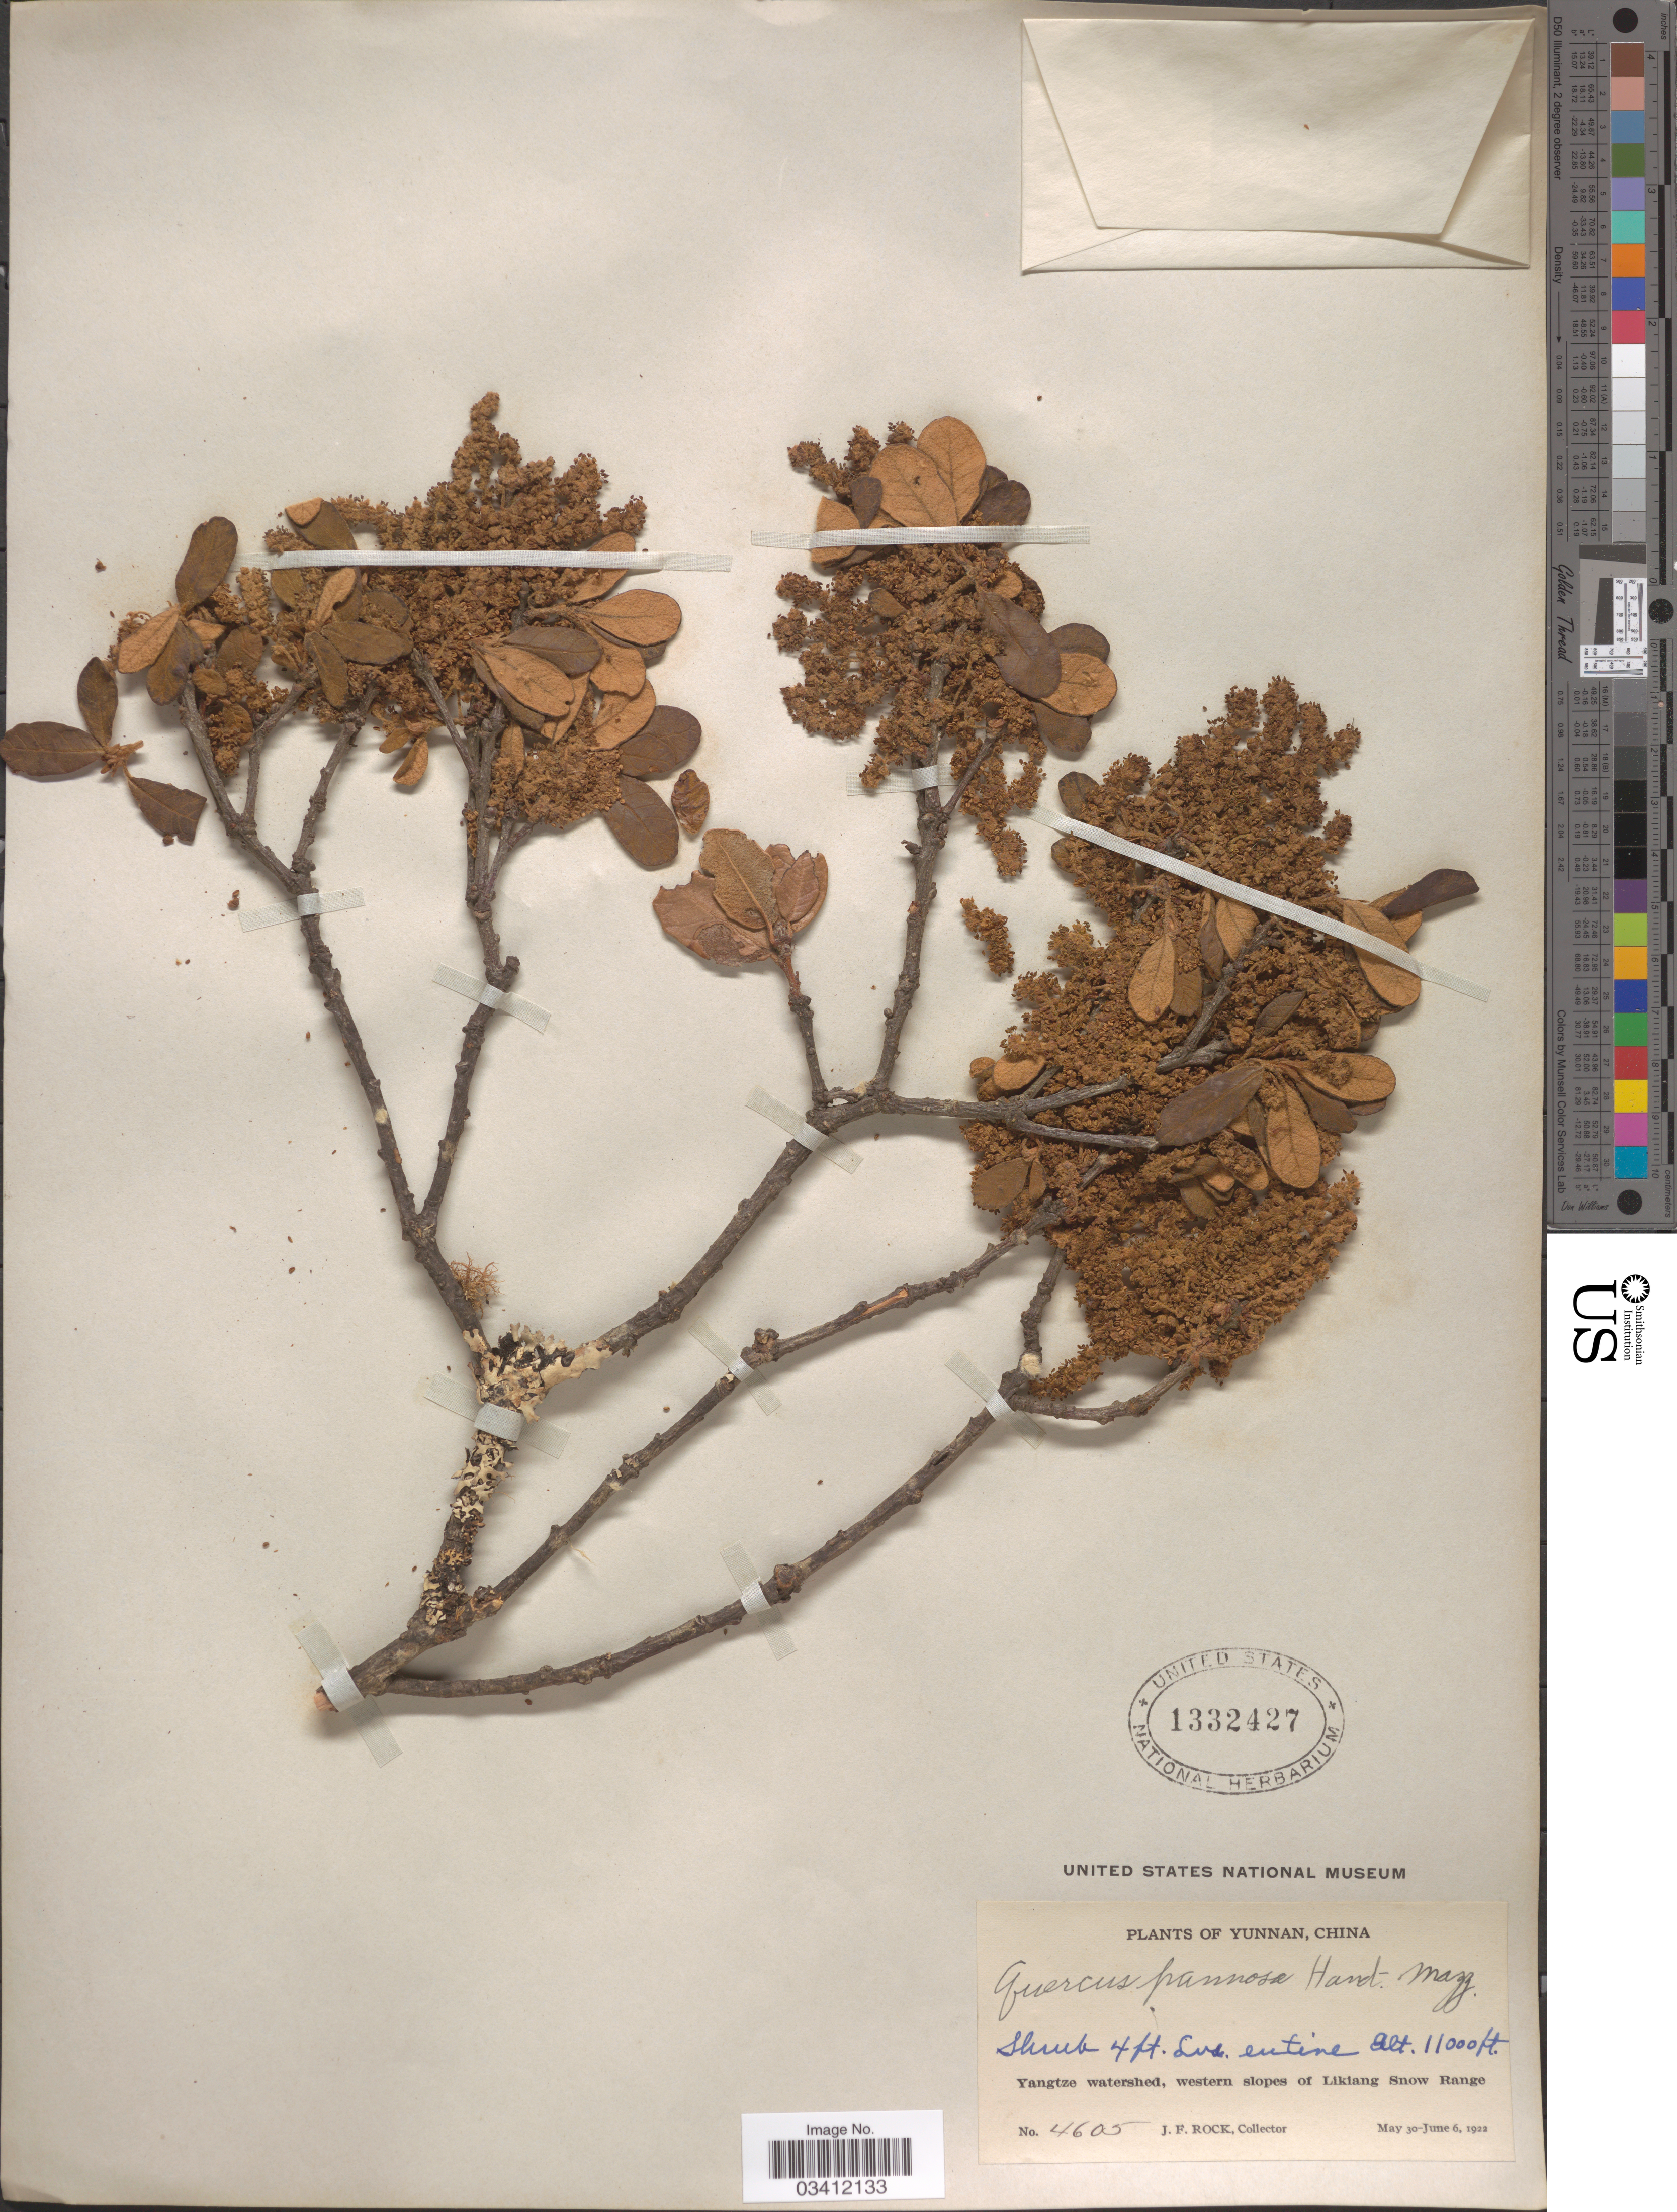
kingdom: Plantae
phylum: Tracheophyta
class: Magnoliopsida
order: Fagales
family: Fagaceae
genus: Quercus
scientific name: Quercus pannosa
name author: Hand.-Mazz.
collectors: J. Rock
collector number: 4605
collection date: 1922-05-30/1922-06-06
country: China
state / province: Yunnan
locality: Yangtze watershed, western slopes of Likiang Snow Range.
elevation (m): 3353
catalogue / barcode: US 1332427